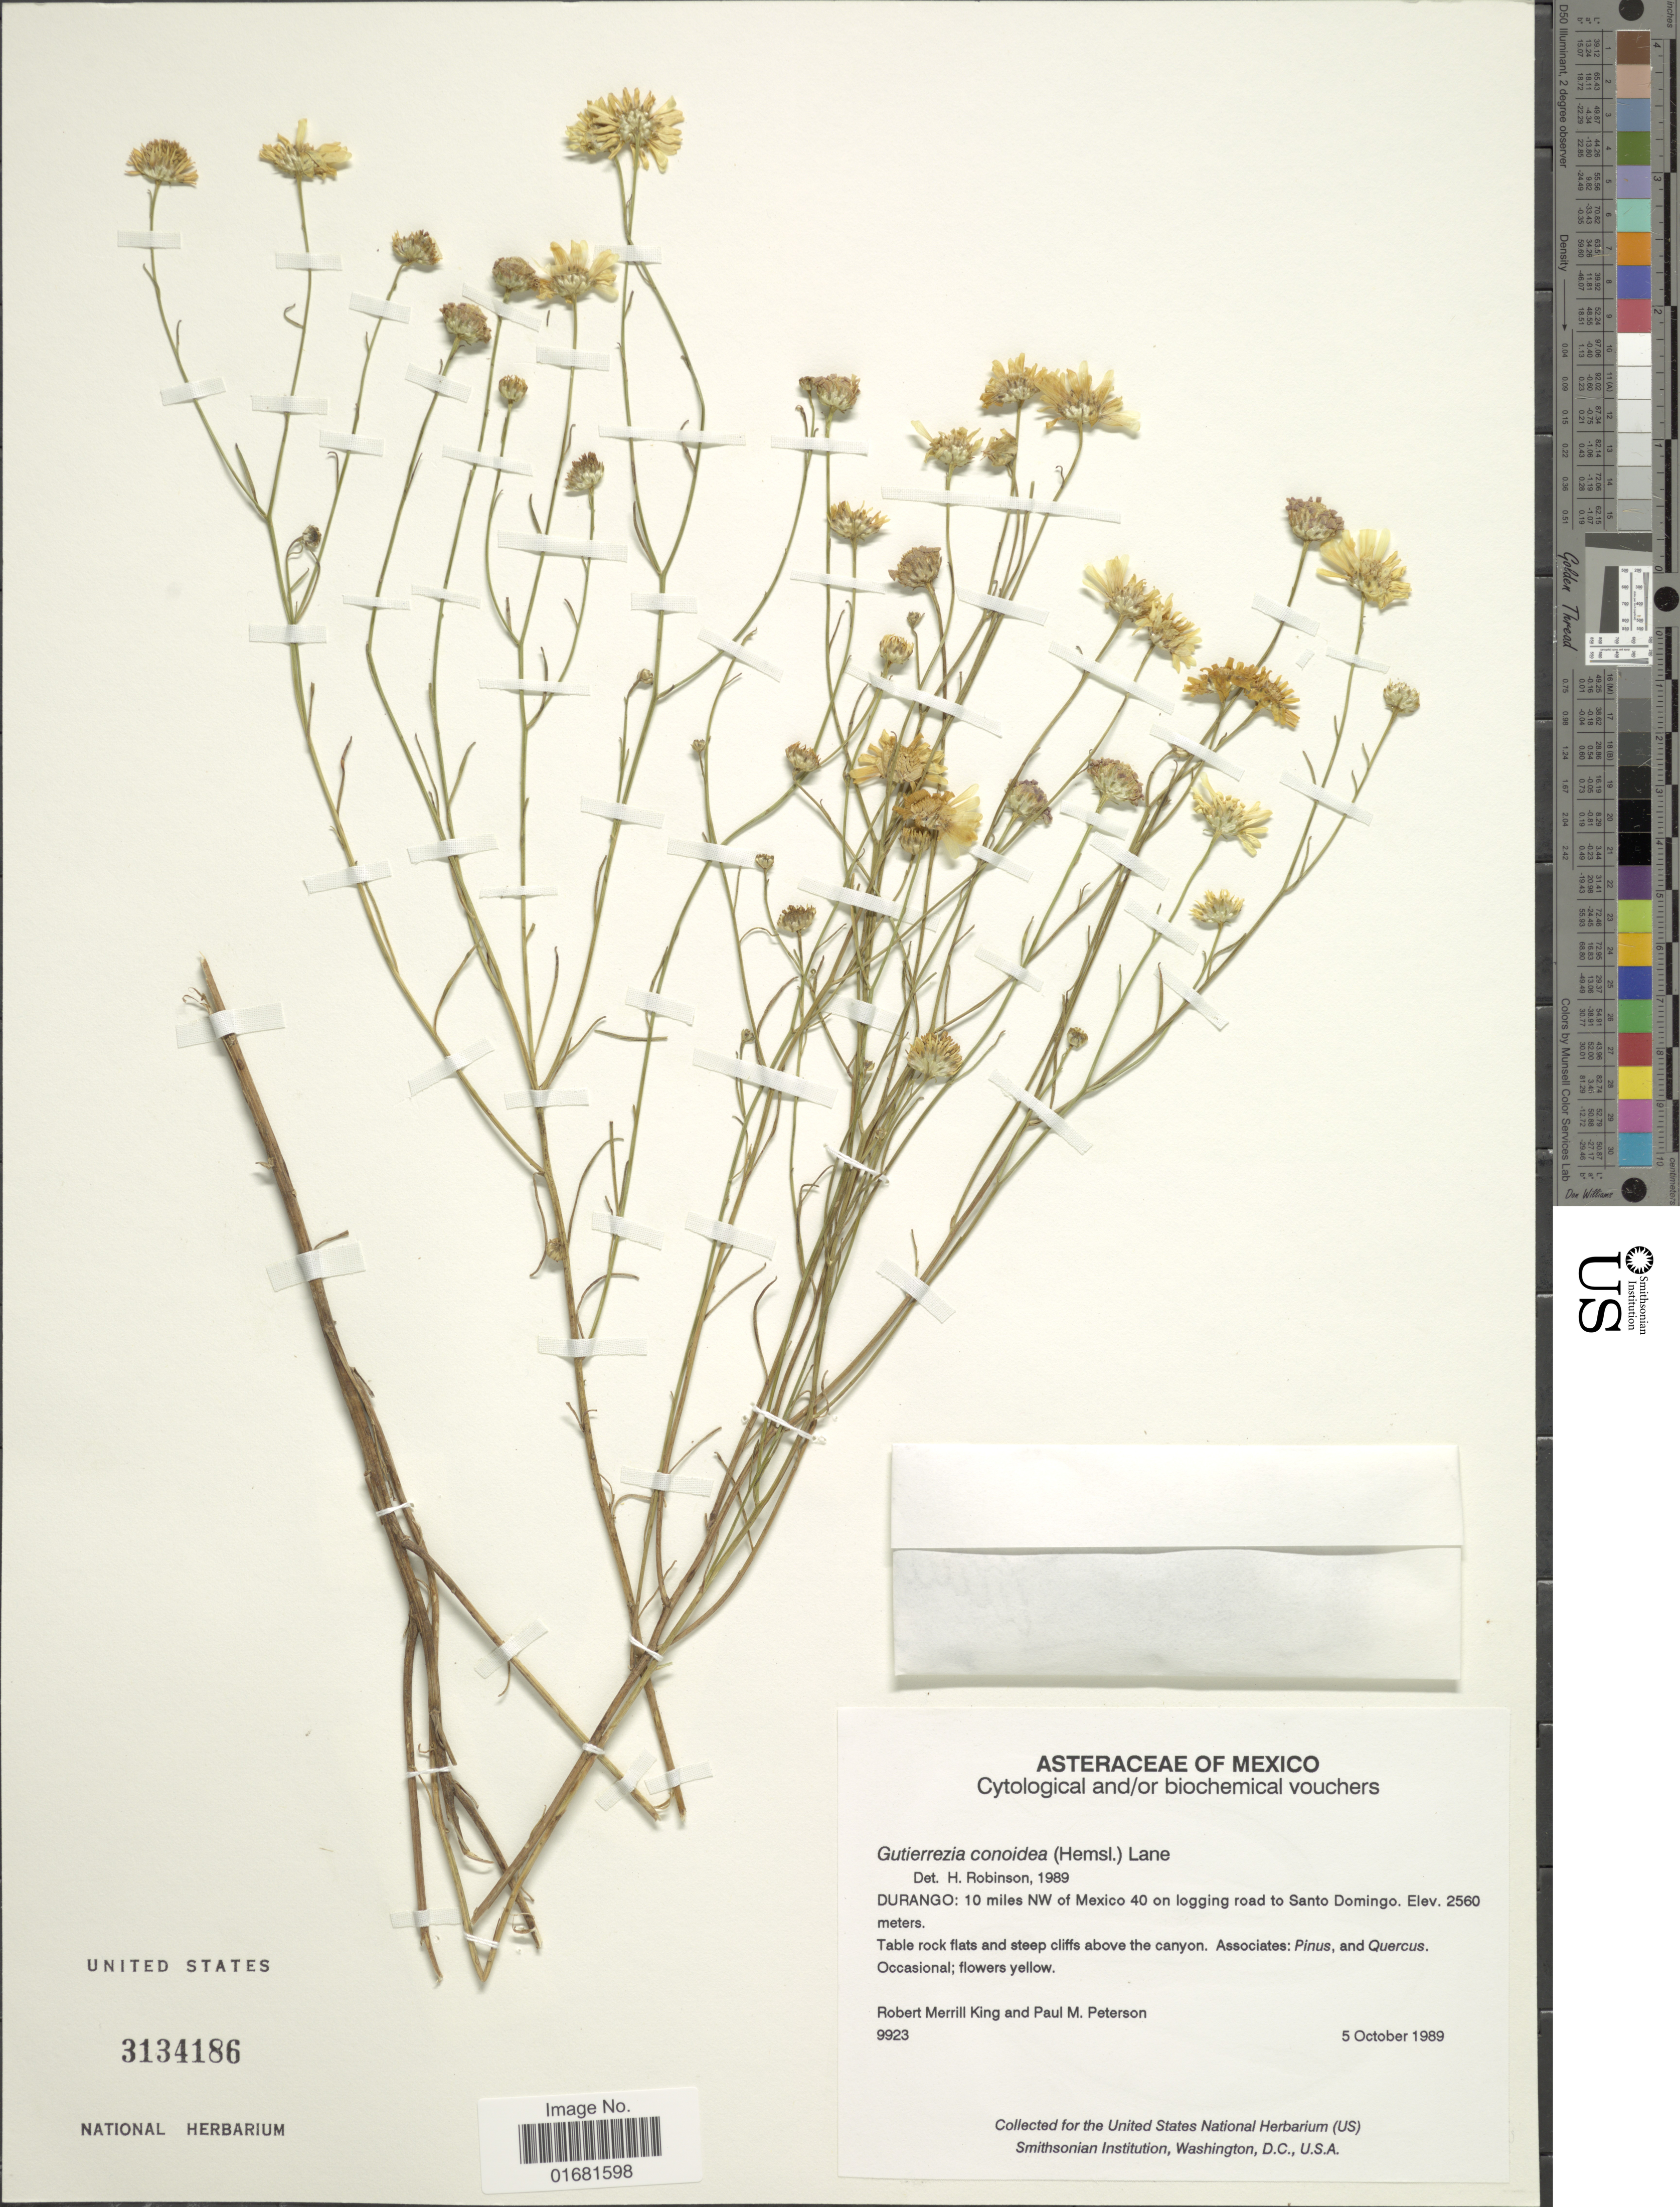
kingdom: Plantae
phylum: Tracheophyta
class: Magnoliopsida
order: Asterales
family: Asteraceae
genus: Gutierrezia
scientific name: Gutierrezia conoidea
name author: (Hemsl.) M.A. Lane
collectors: R. M. King & M. Peterson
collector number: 9923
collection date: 1989-10-05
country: Mexico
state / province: Durango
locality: Durango: 10 miles NW of Mexico 40 on logging road to Santo Domingo.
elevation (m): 2560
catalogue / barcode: US 3134186